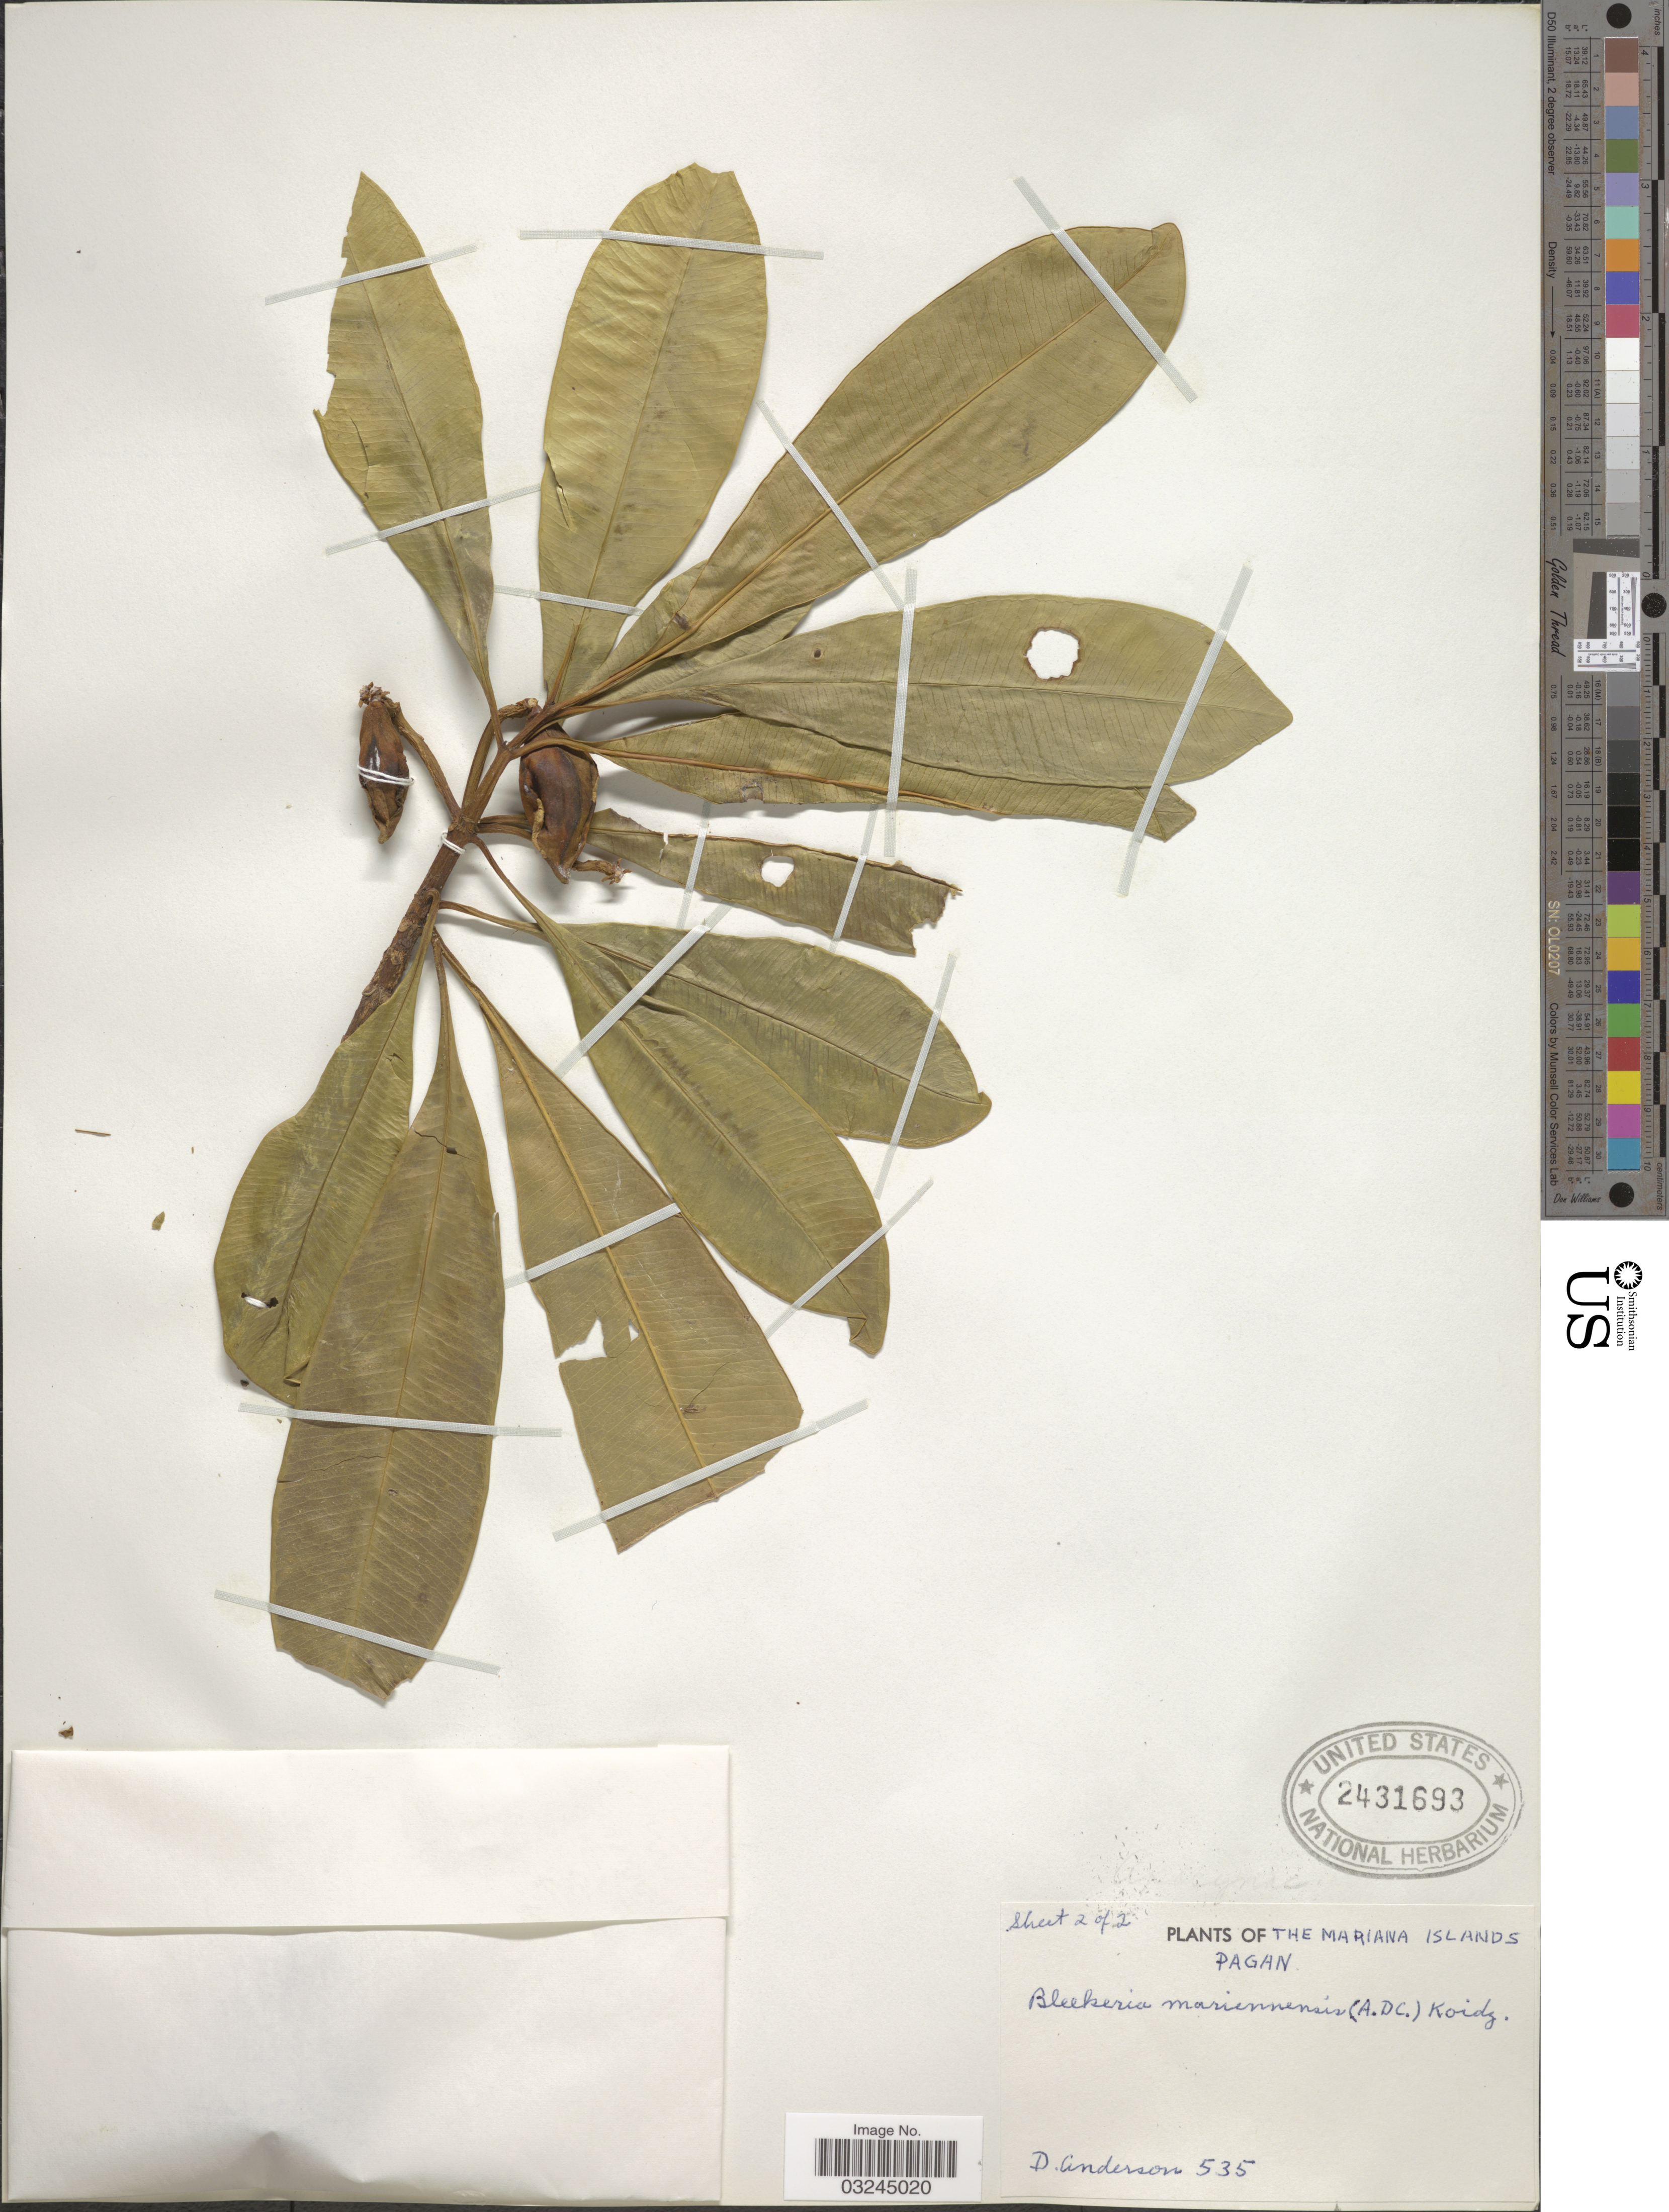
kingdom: Plantae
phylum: Tracheophyta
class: Magnoliopsida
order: Gentianales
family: Apocynaceae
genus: Ochrosia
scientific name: Ochrosia mariannensis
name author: A. DC.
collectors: D. Anderson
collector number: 535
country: Northern Mariana Islands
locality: Pagan.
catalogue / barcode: US 2431693